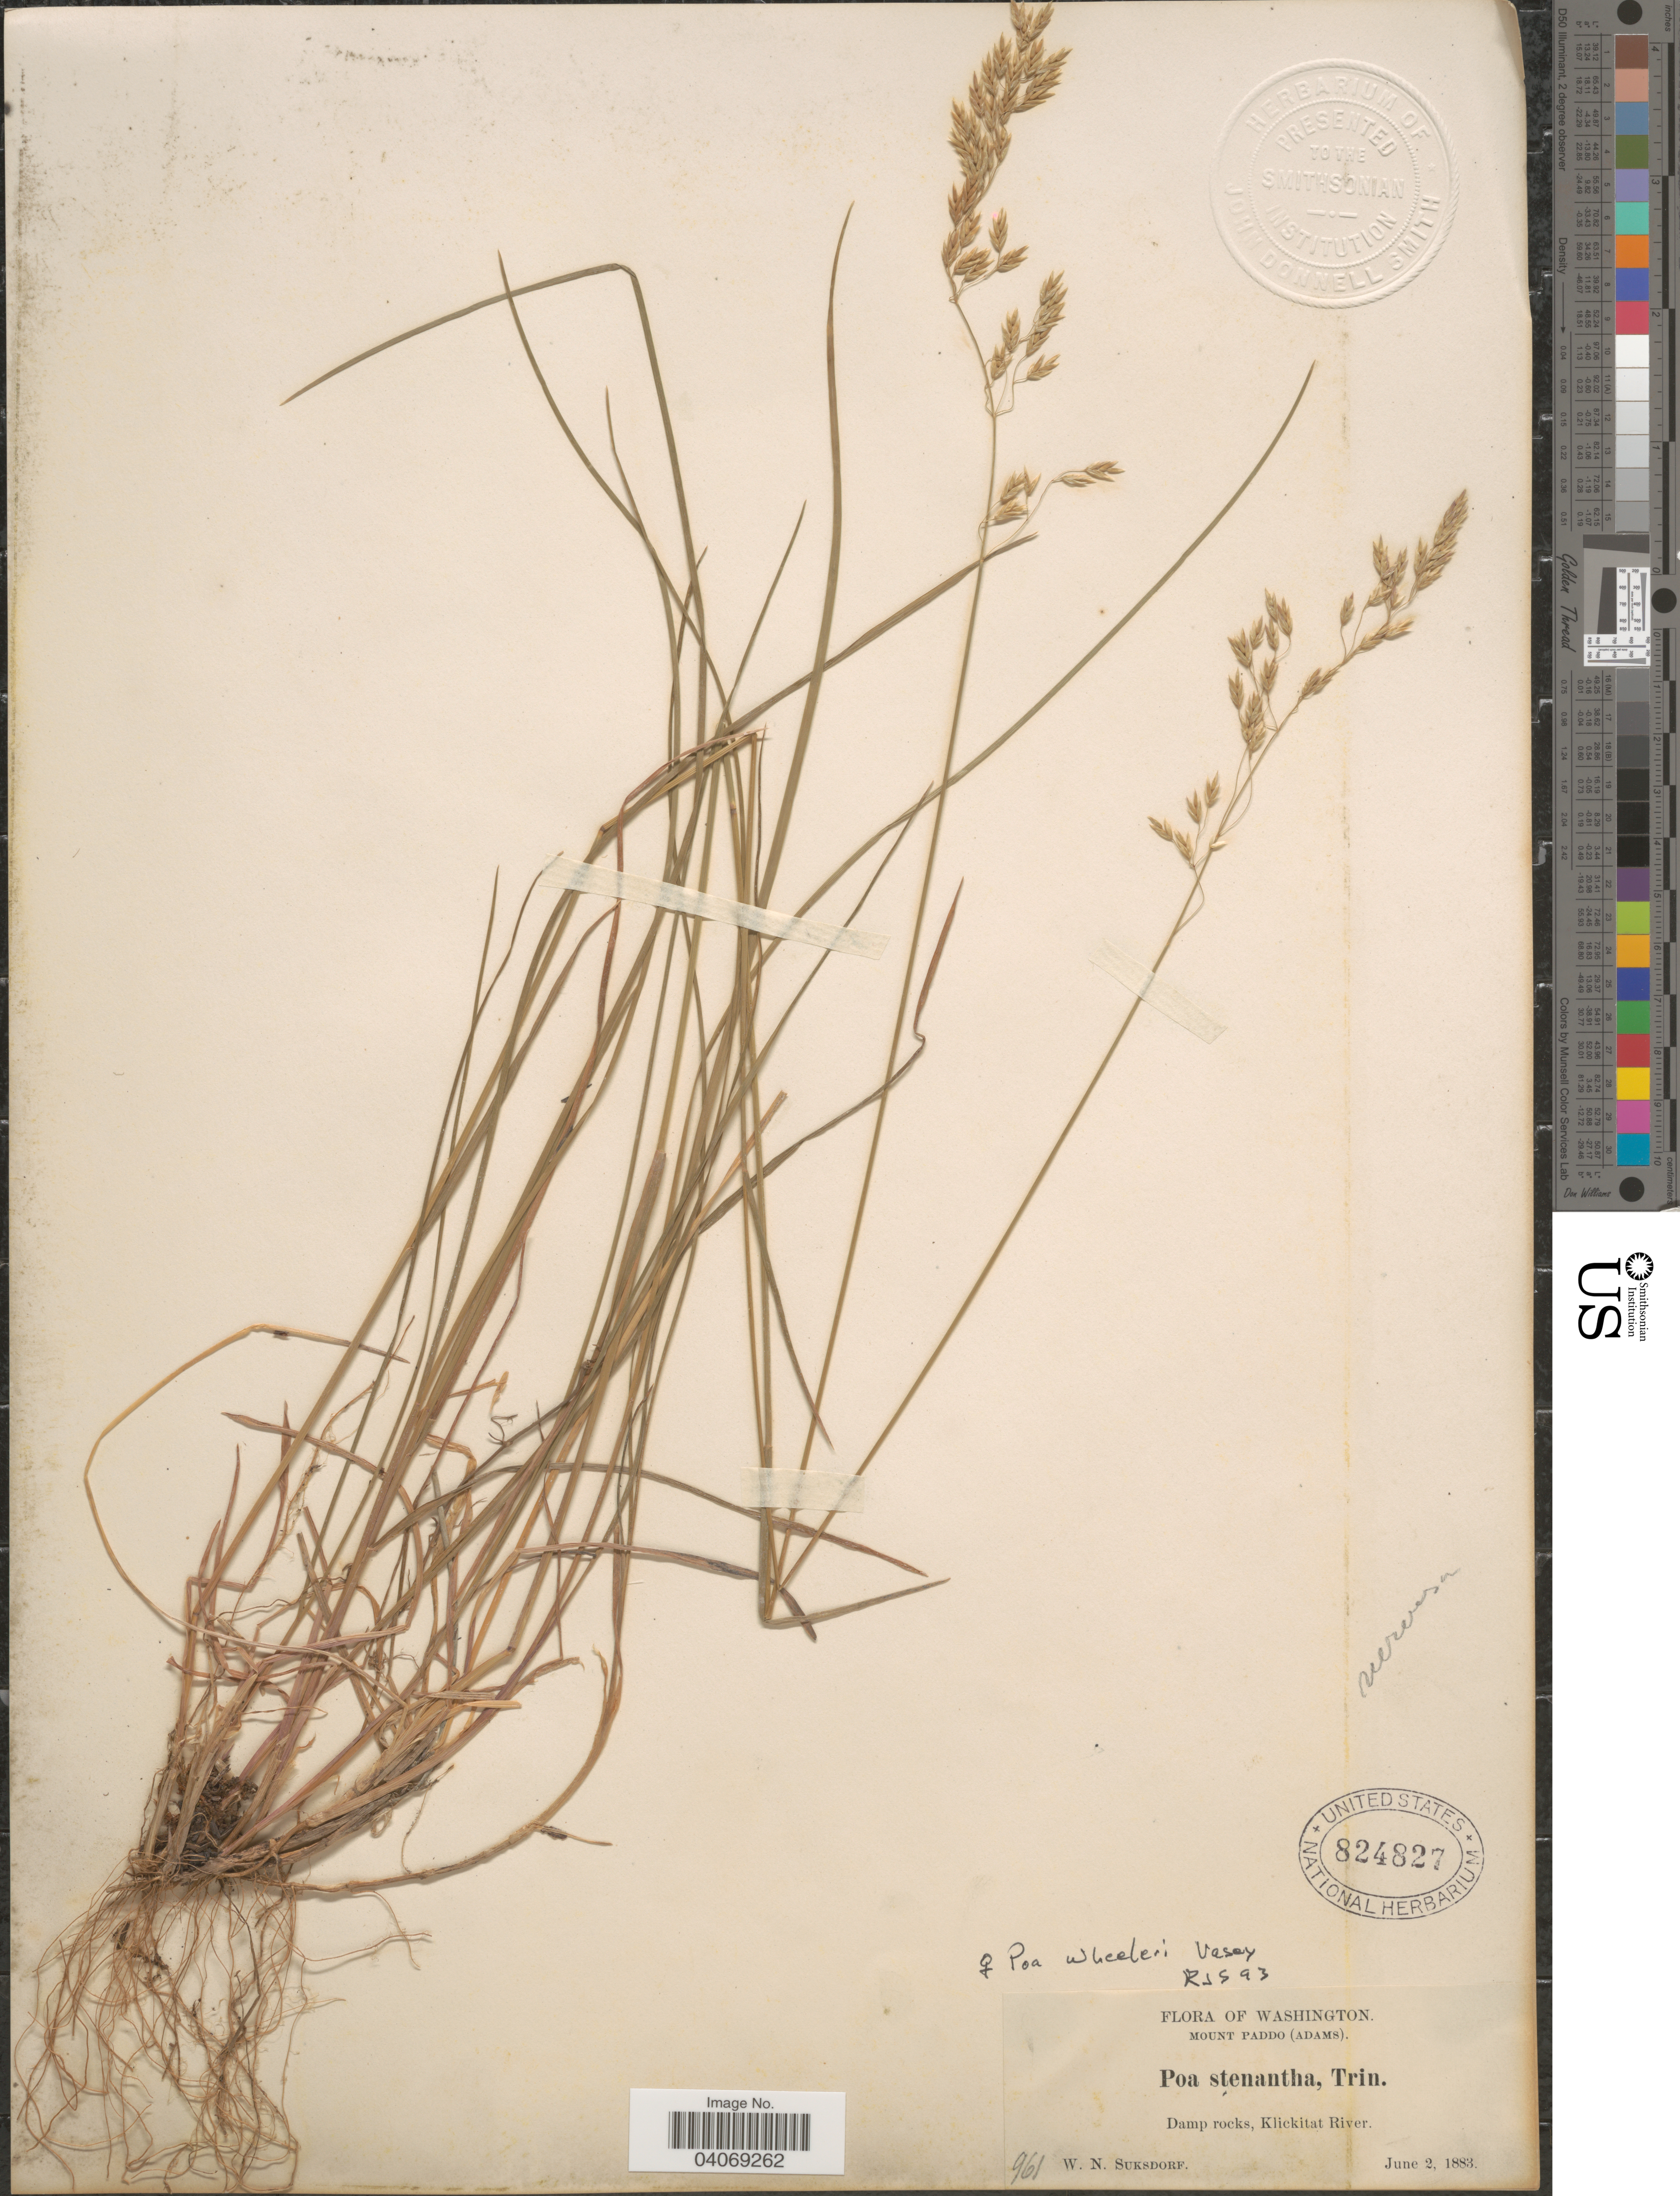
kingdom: Plantae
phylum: Tracheophyta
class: Liliopsida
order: Poales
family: Poaceae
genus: Poa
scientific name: Poa wheeleri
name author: Vasey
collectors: W. N. Suksdorf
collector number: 961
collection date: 1883-06-02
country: United States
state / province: Washington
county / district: Klickitat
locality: Mount Paddo (Adams). Damp rocks, Klickitat River.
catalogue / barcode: US 824827